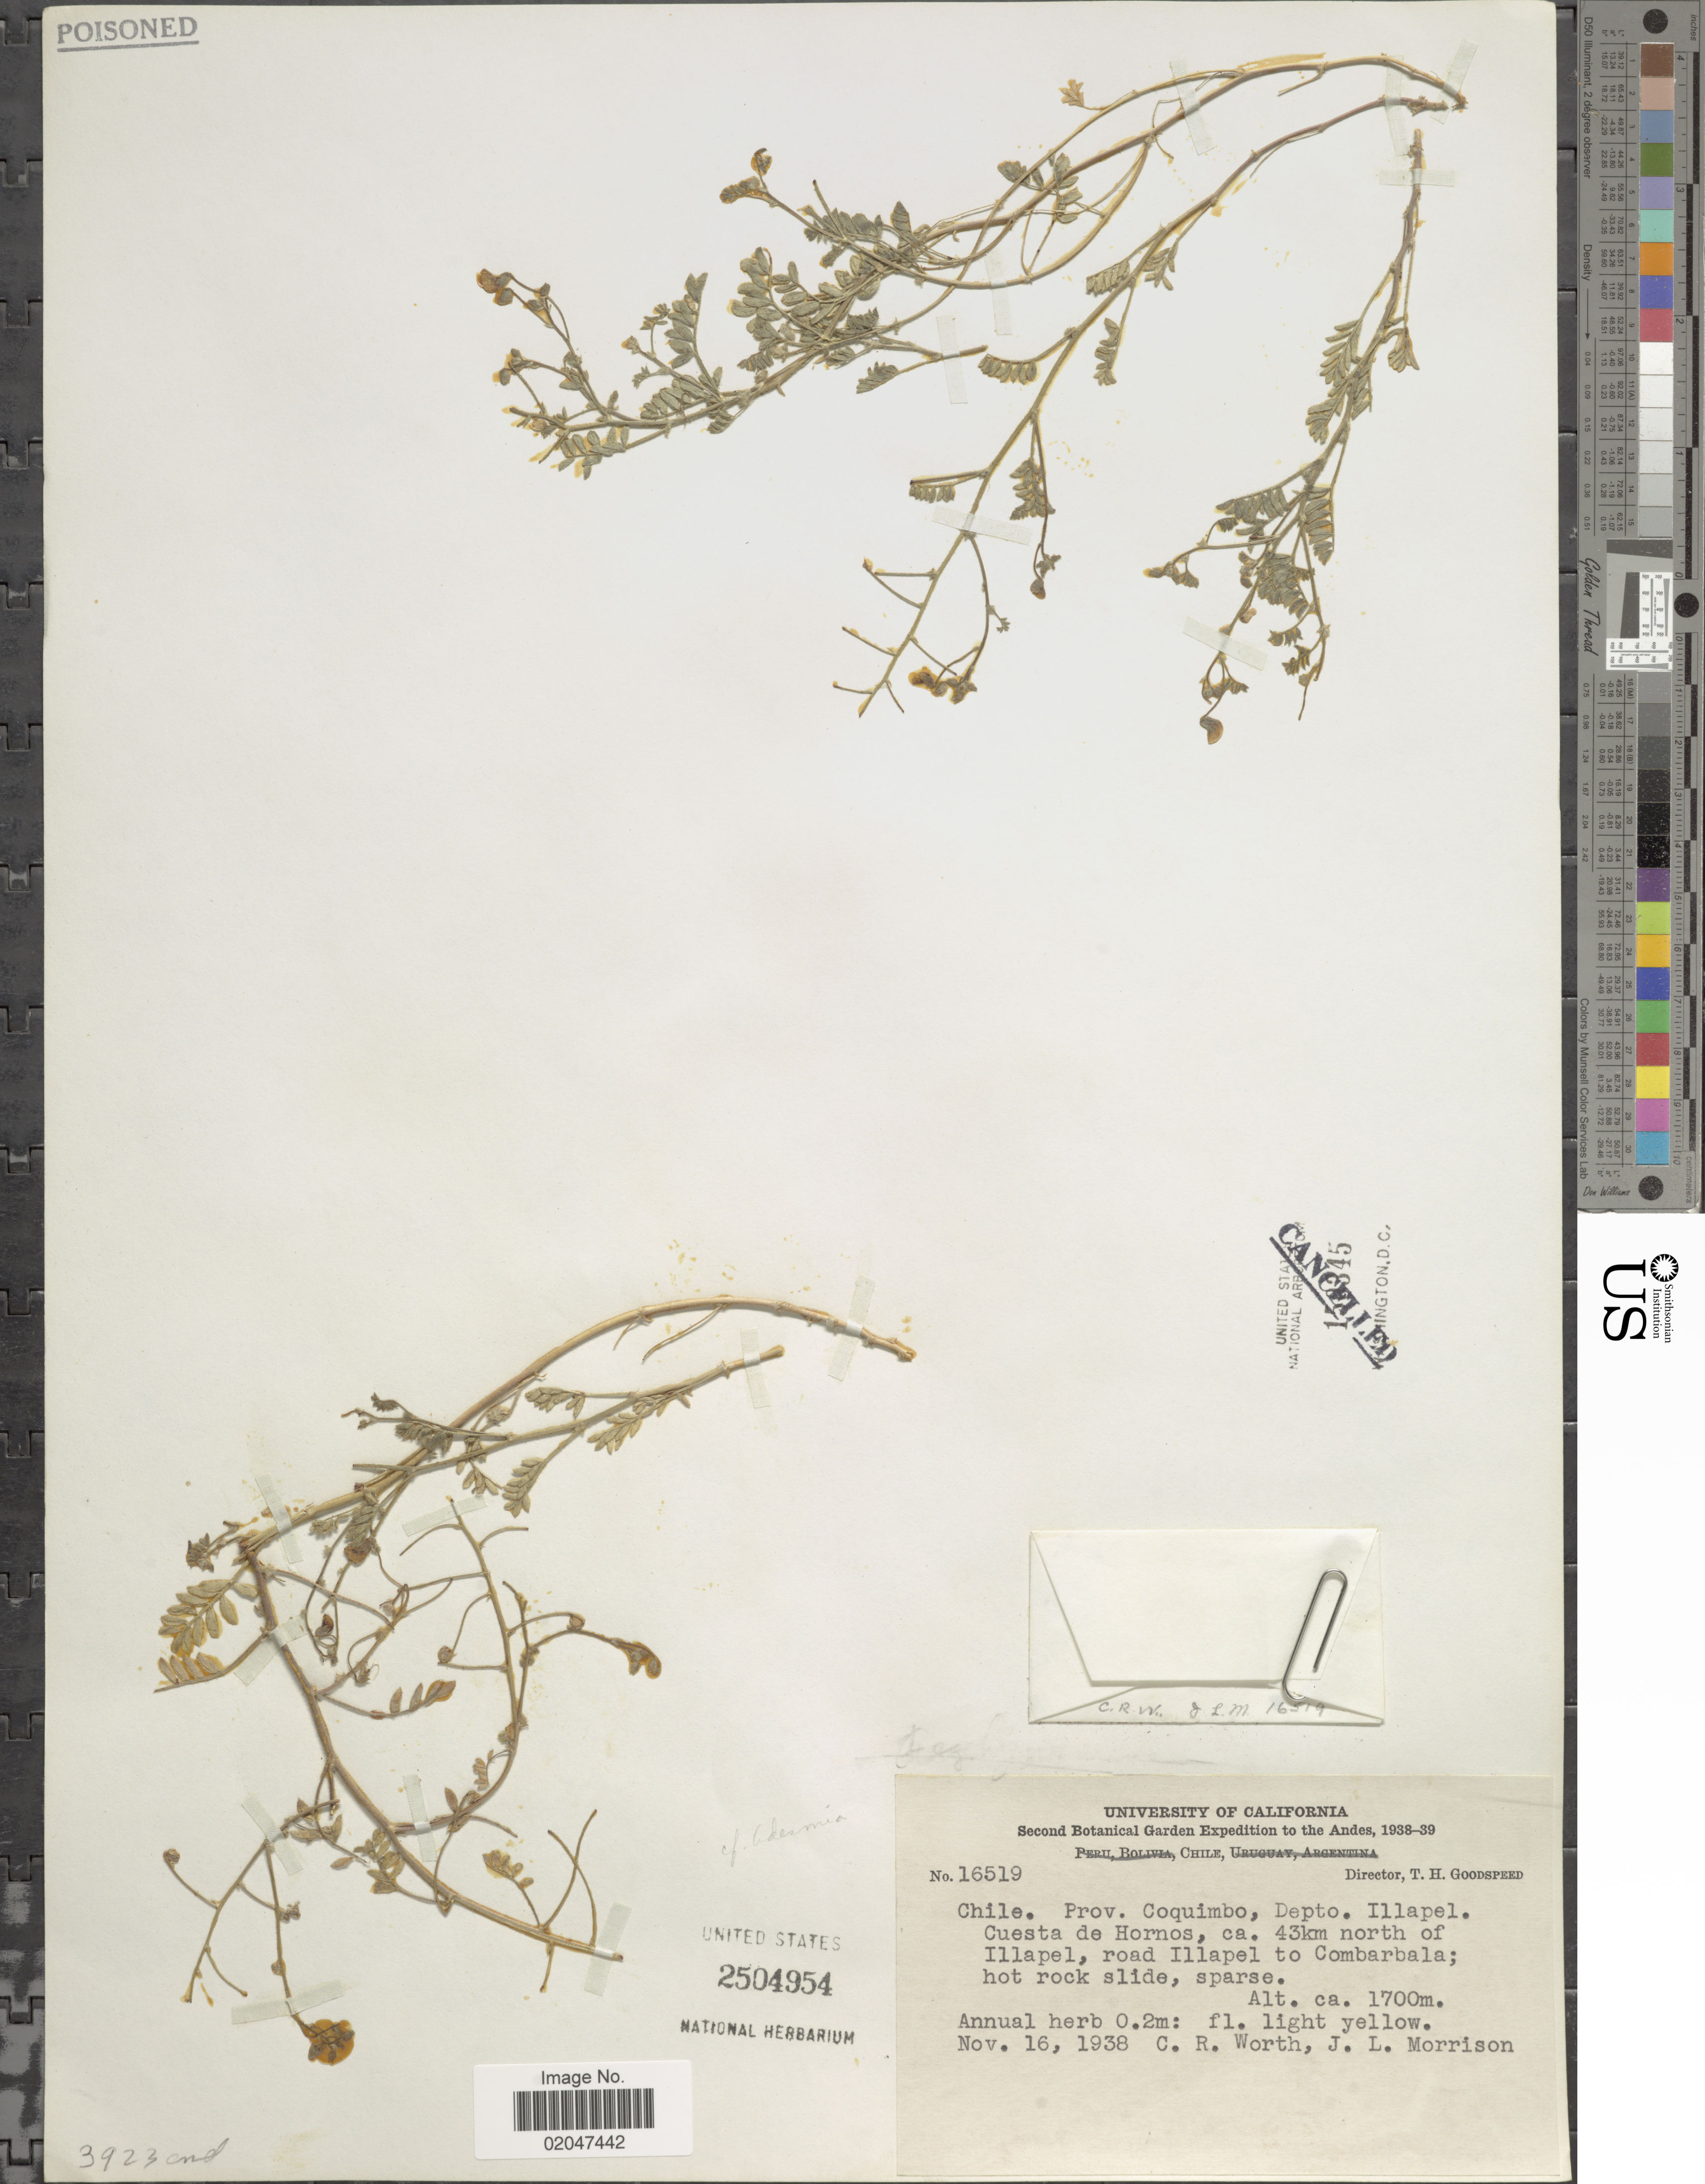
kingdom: Plantae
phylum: Tracheophyta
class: Magnoliopsida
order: Fabales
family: Fabaceae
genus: Adesmia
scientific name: Adesmia sp.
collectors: J. Morrison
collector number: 16519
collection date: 1938-11-16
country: Chile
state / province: Coquimbo (IV)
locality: The Andes. Depto. Illapel. Cuesta de Hornos, ca. 43km north of Illapel, road Illapel to Combarbala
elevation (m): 1700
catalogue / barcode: US 2504954